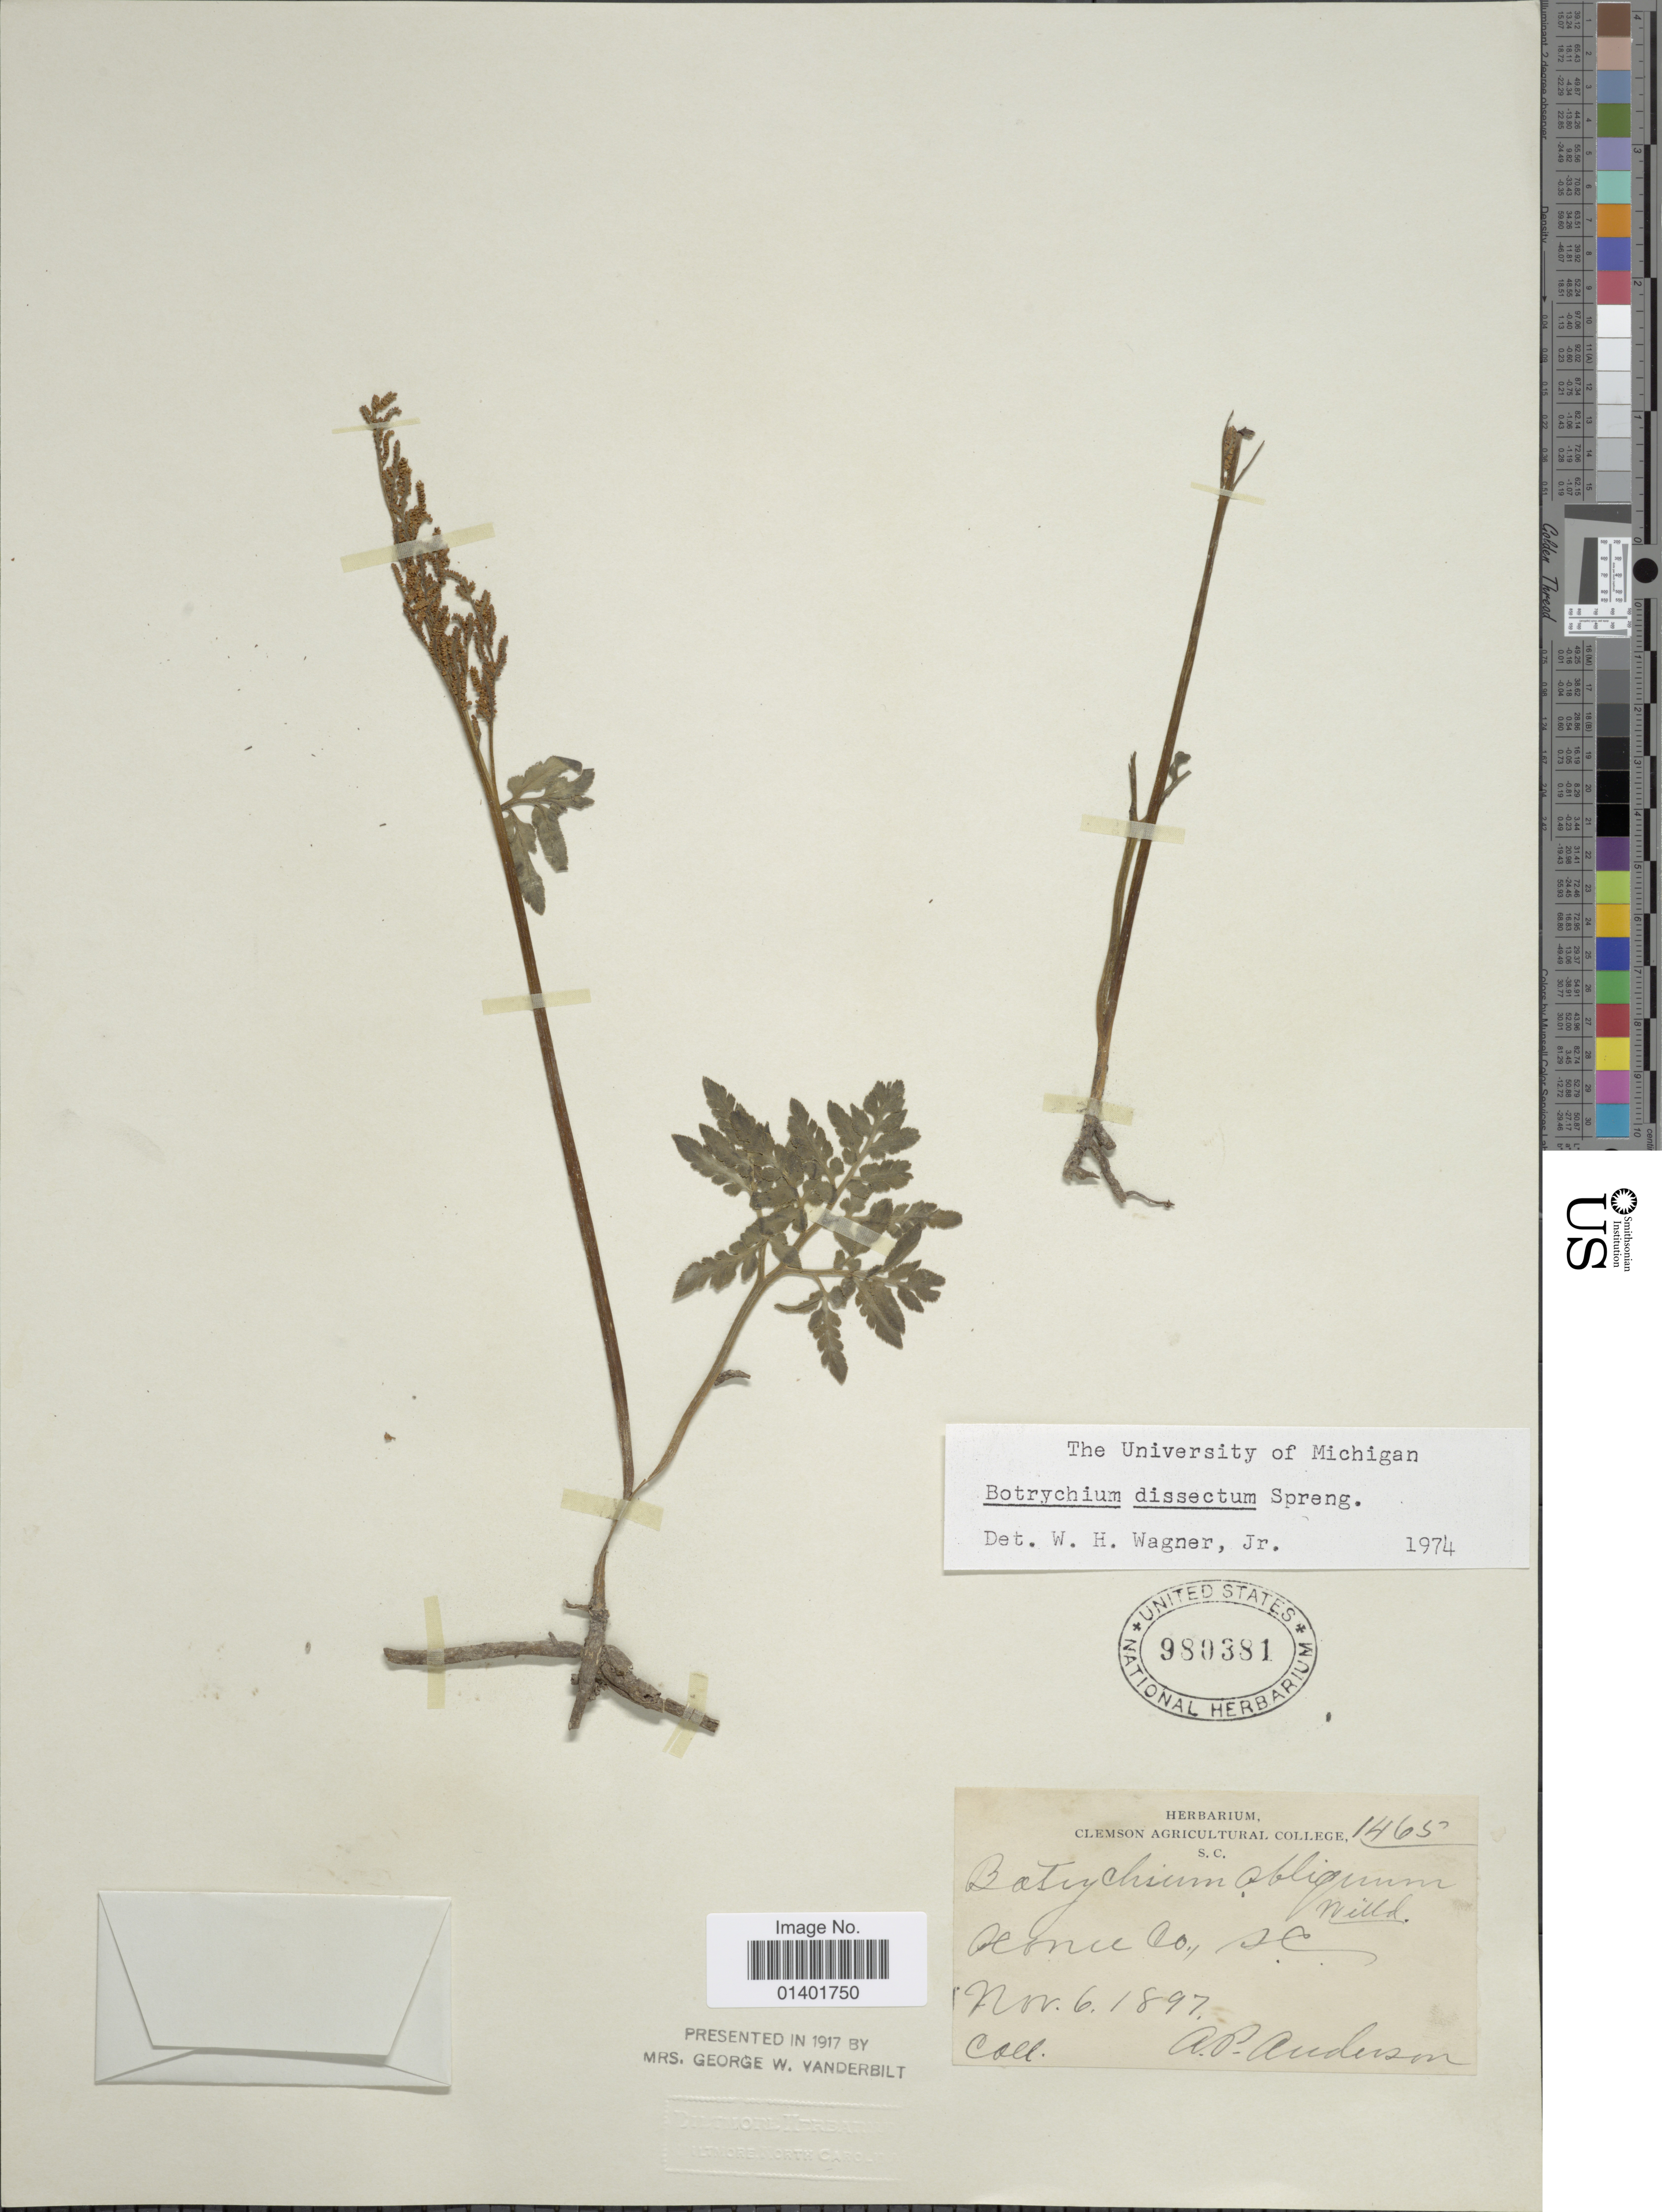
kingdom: Plantae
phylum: Tracheophyta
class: Polypodiopsida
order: Ophioglossales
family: Ophioglossaceae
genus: Botrychium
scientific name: Botrychium dissectum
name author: Spreng.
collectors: A. P. Anderson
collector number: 1465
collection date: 1897-11-06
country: United States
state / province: South Carolina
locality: Oconee Co.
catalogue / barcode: US 980381